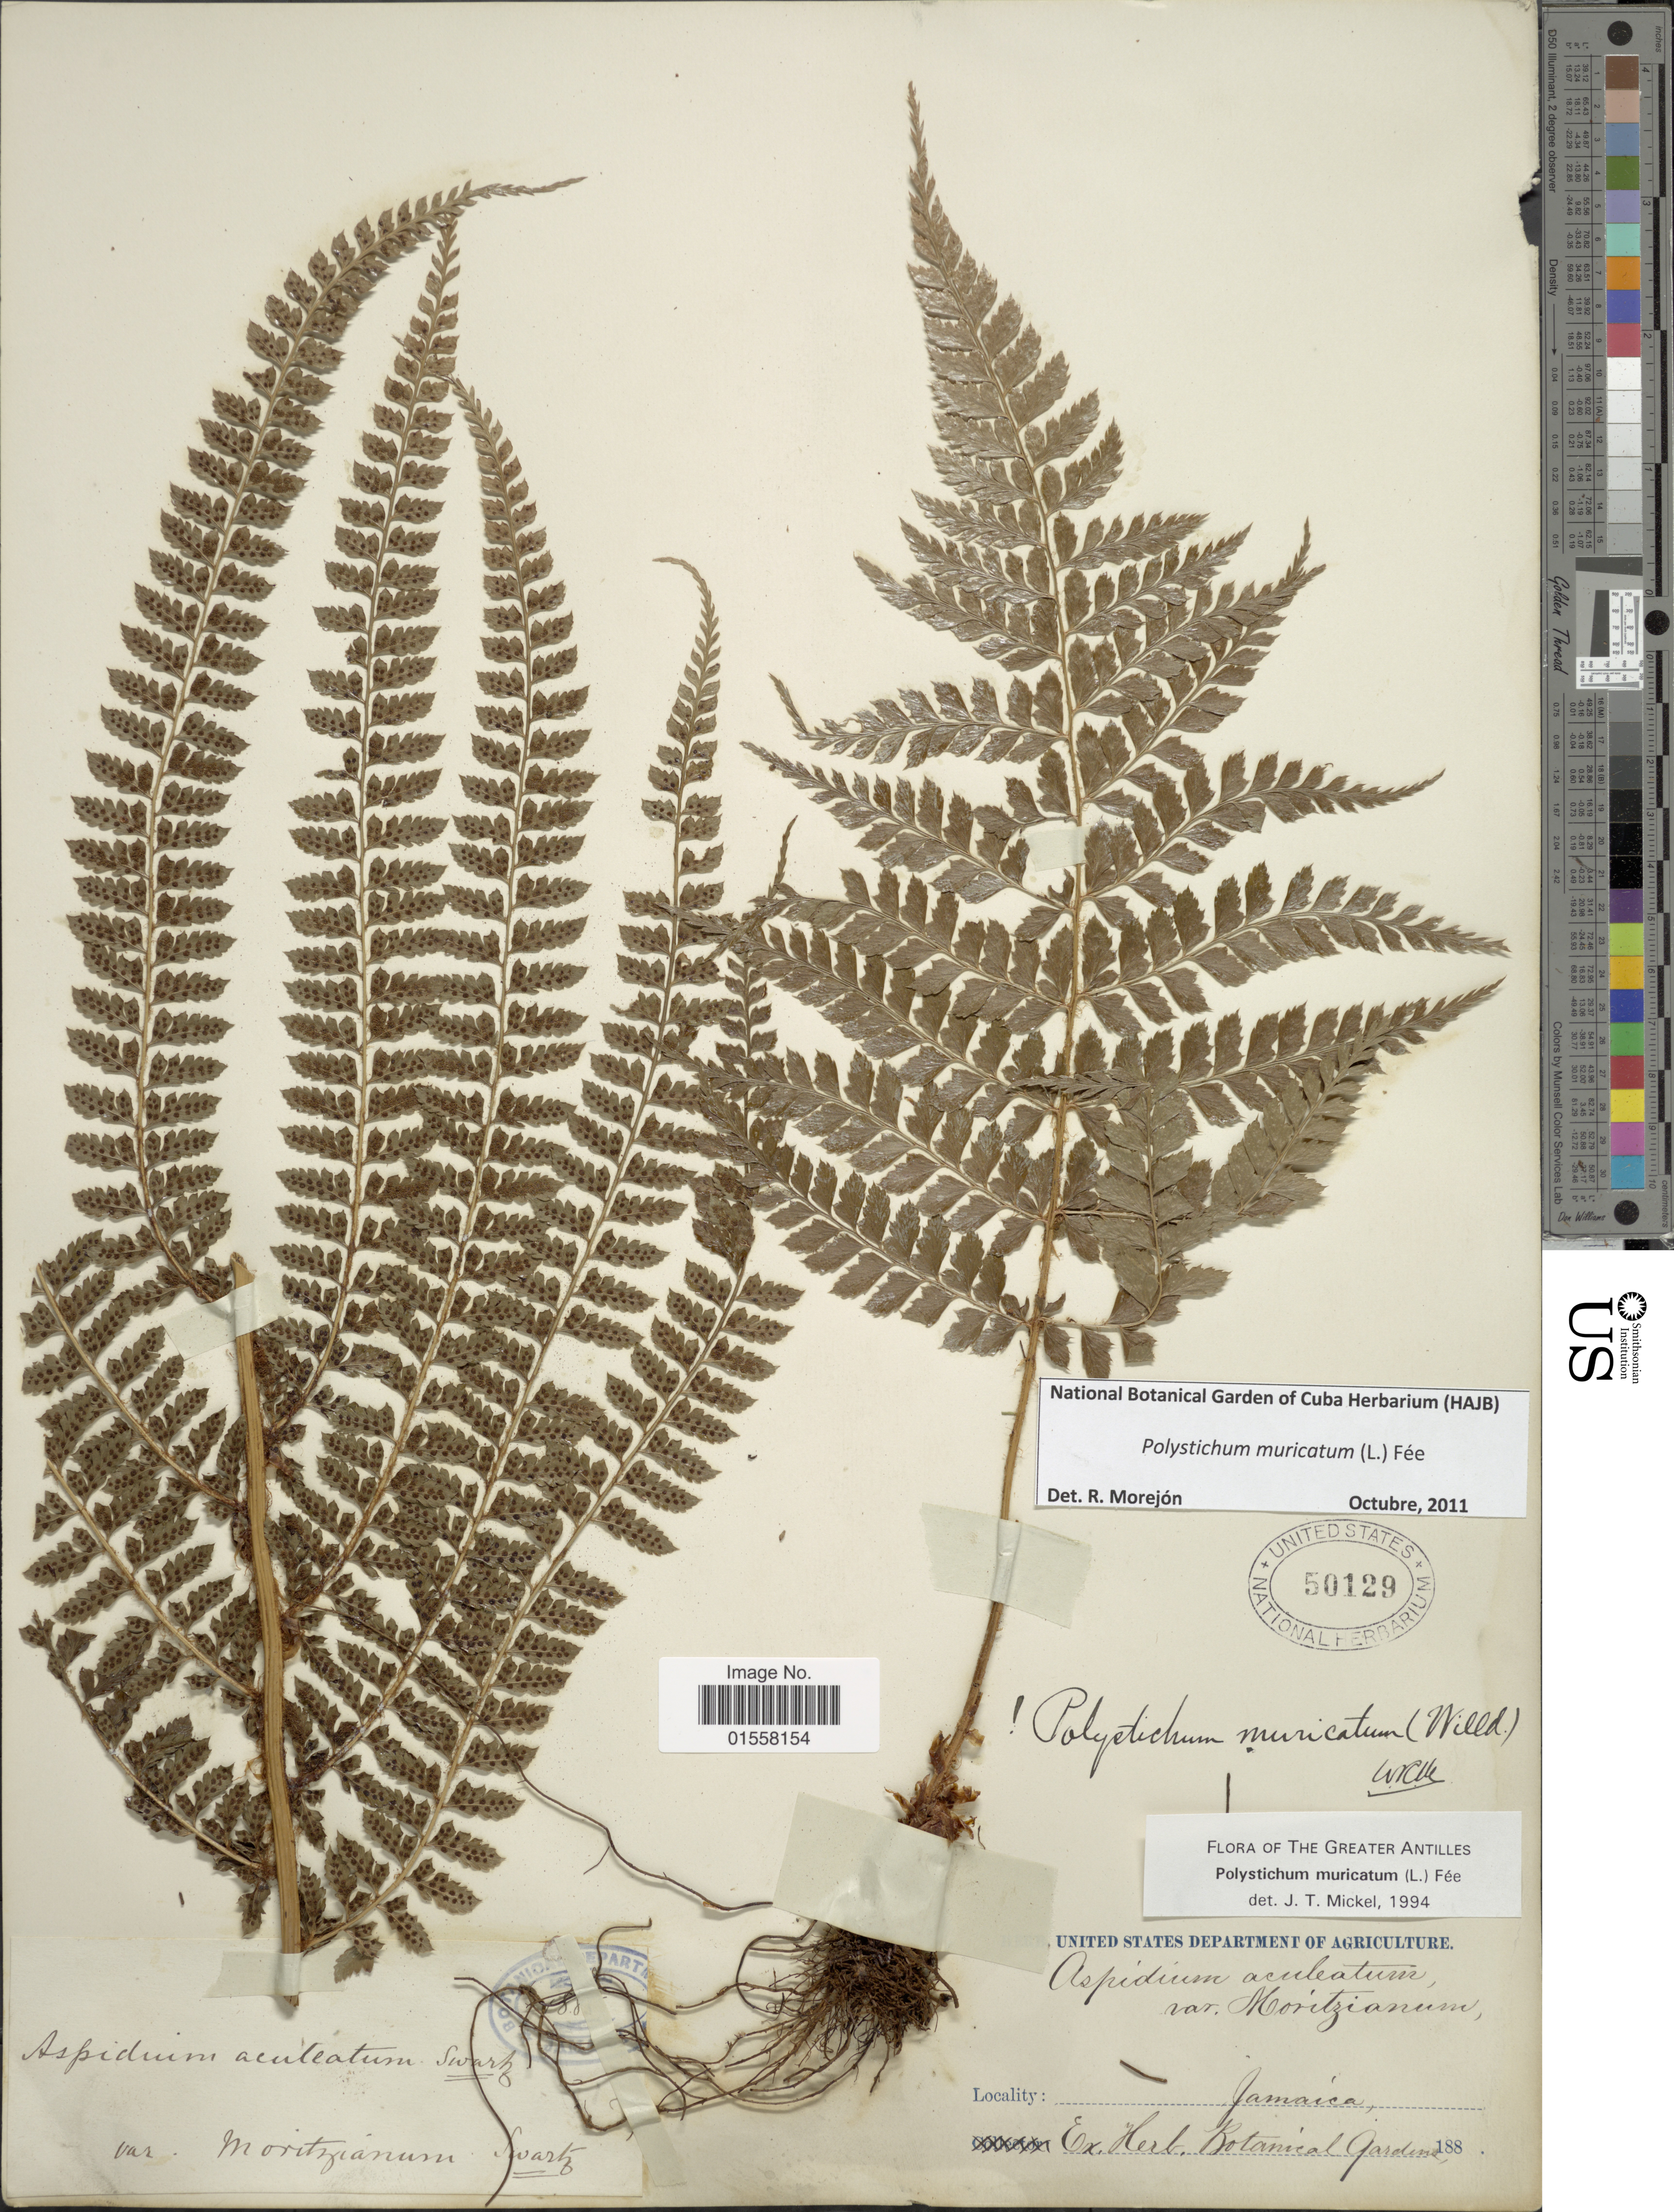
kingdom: Plantae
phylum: Tracheophyta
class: Polypodiopsida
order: Polypodiales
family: Dryopteridaceae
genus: Polystichum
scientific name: Polystichum muricatum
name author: (L.) Fée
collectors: ex herb. Bot. Gard.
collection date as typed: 188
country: Jamaica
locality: Jamaica.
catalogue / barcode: US 50129